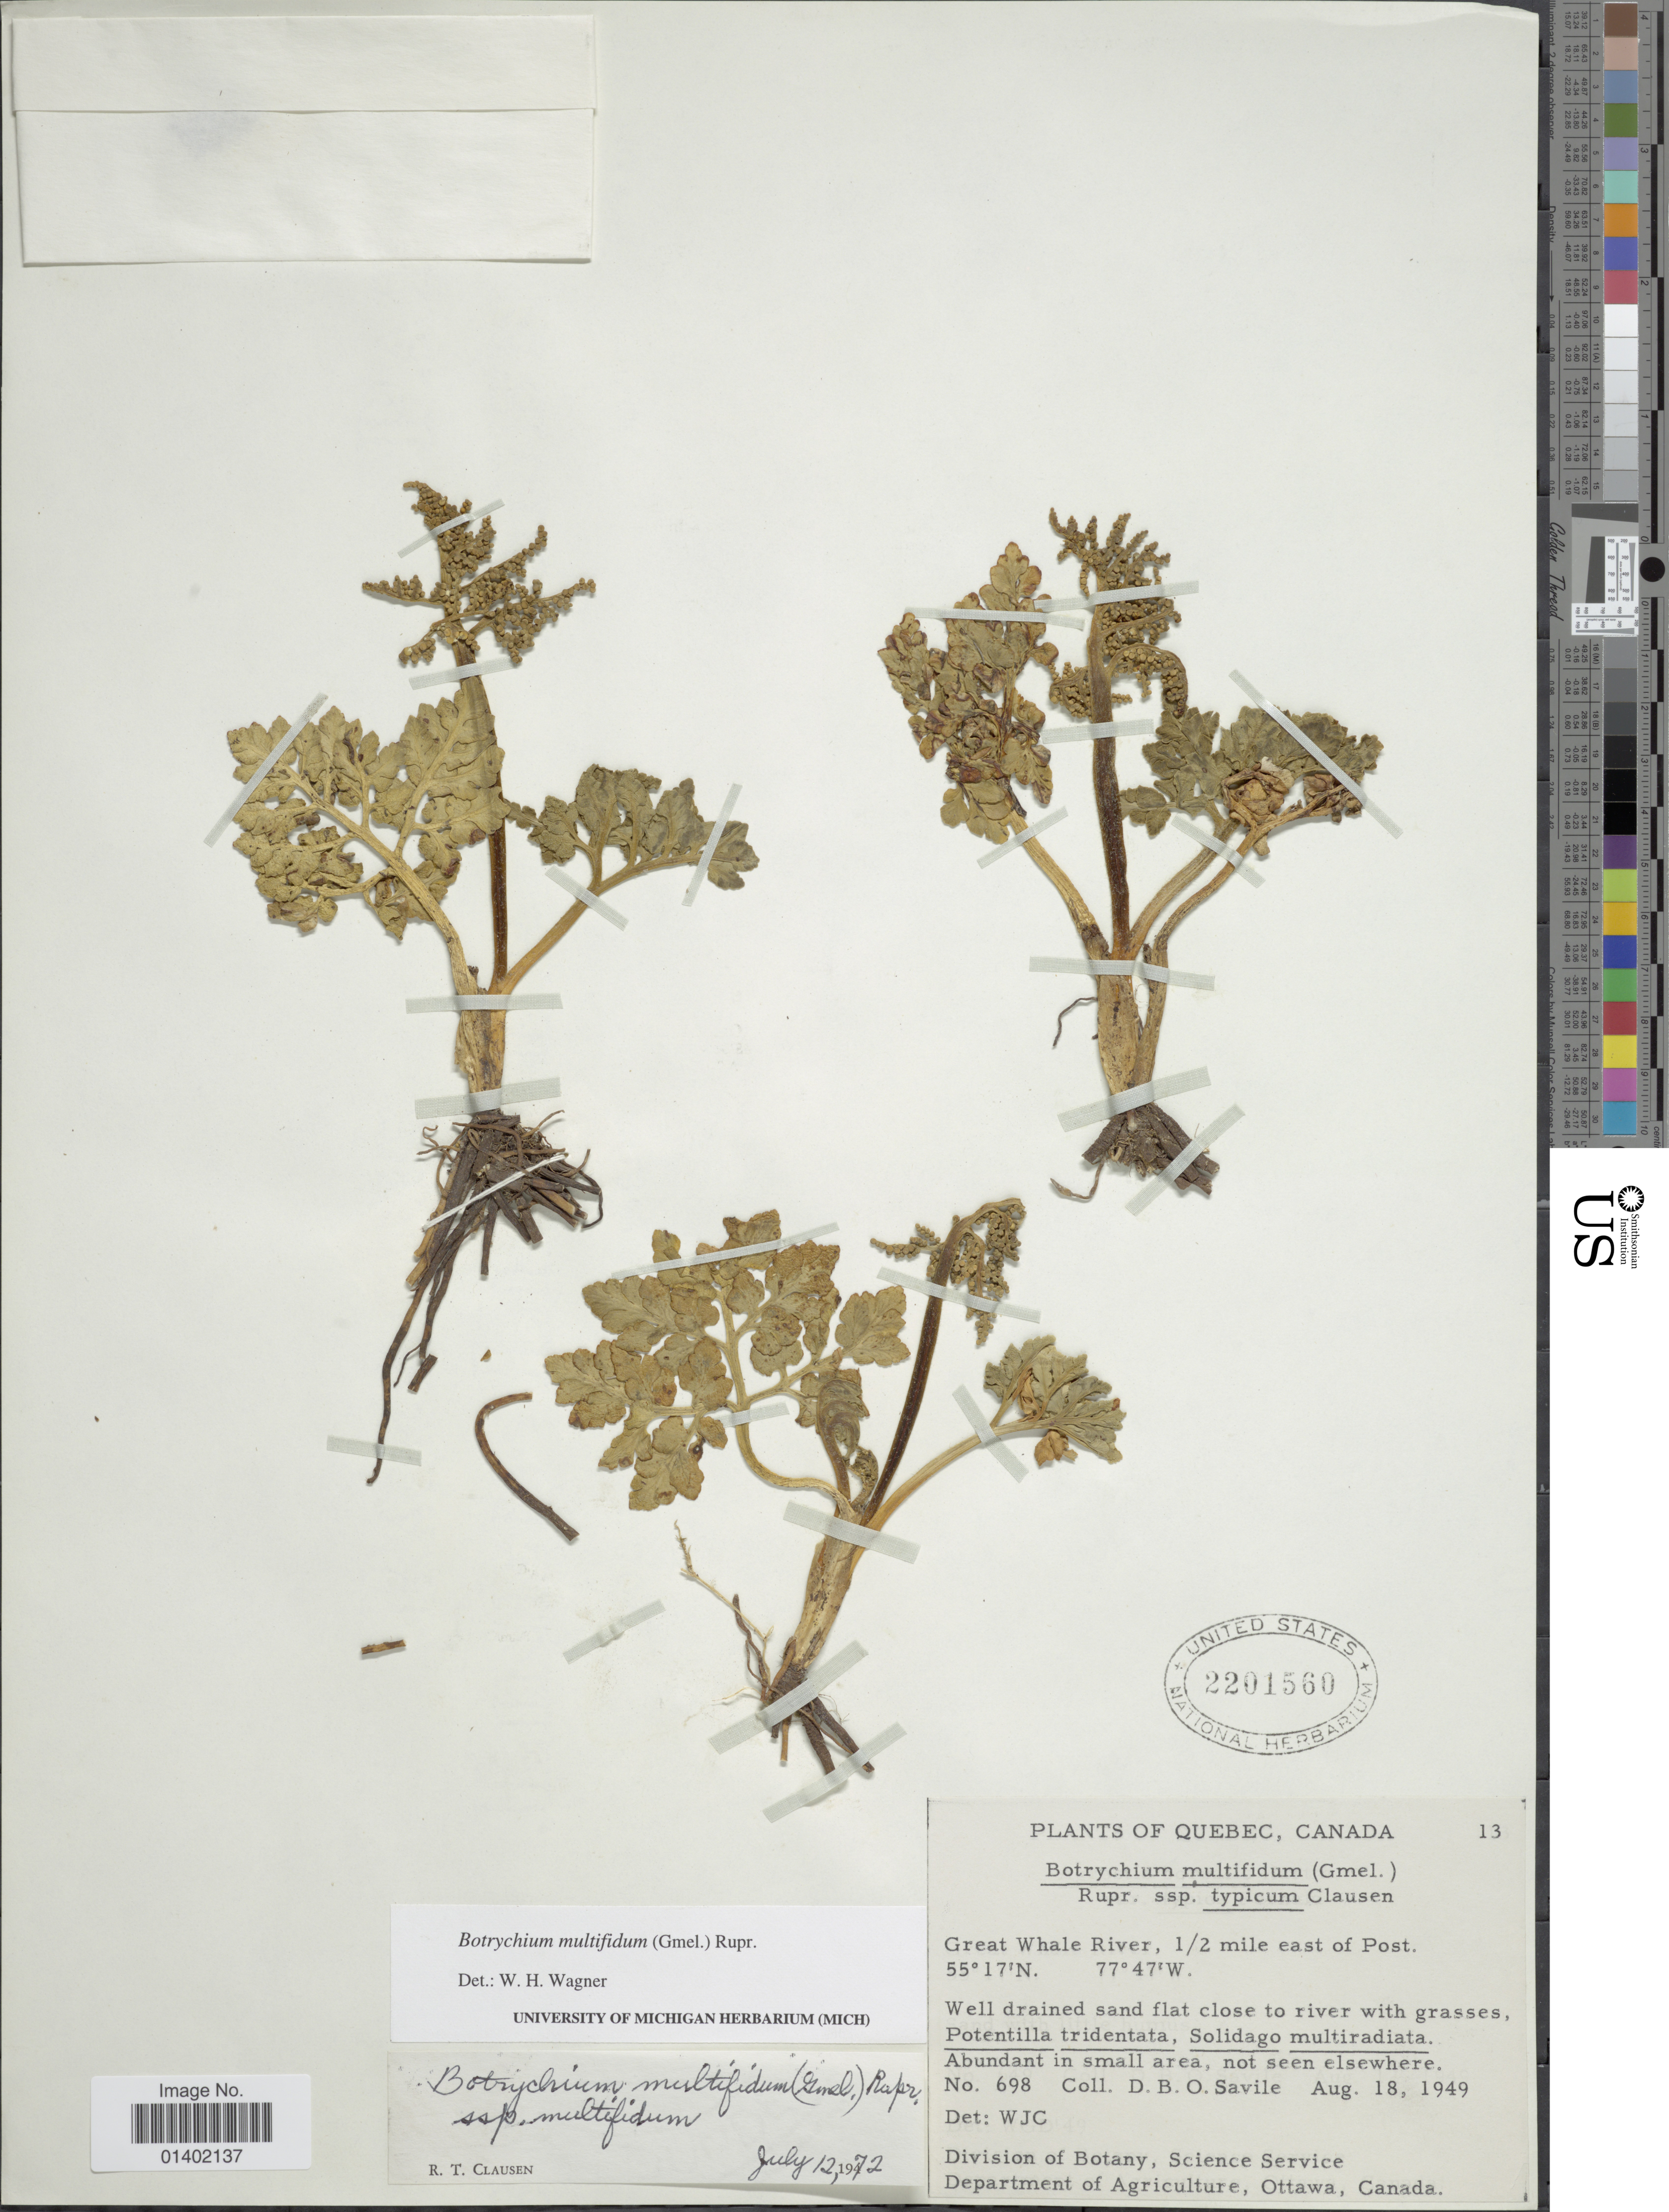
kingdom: Plantae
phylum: Tracheophyta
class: Polypodiopsida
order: Ophioglossales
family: Ophioglossaceae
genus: Botrychium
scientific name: Botrychium multifidum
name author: (J.F. Gmel.) Rupr.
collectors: D. Savile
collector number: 698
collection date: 1949-08-18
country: Canada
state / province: Quebec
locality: Great Whale River, 1/2 mile east of Post.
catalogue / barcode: US 2201560